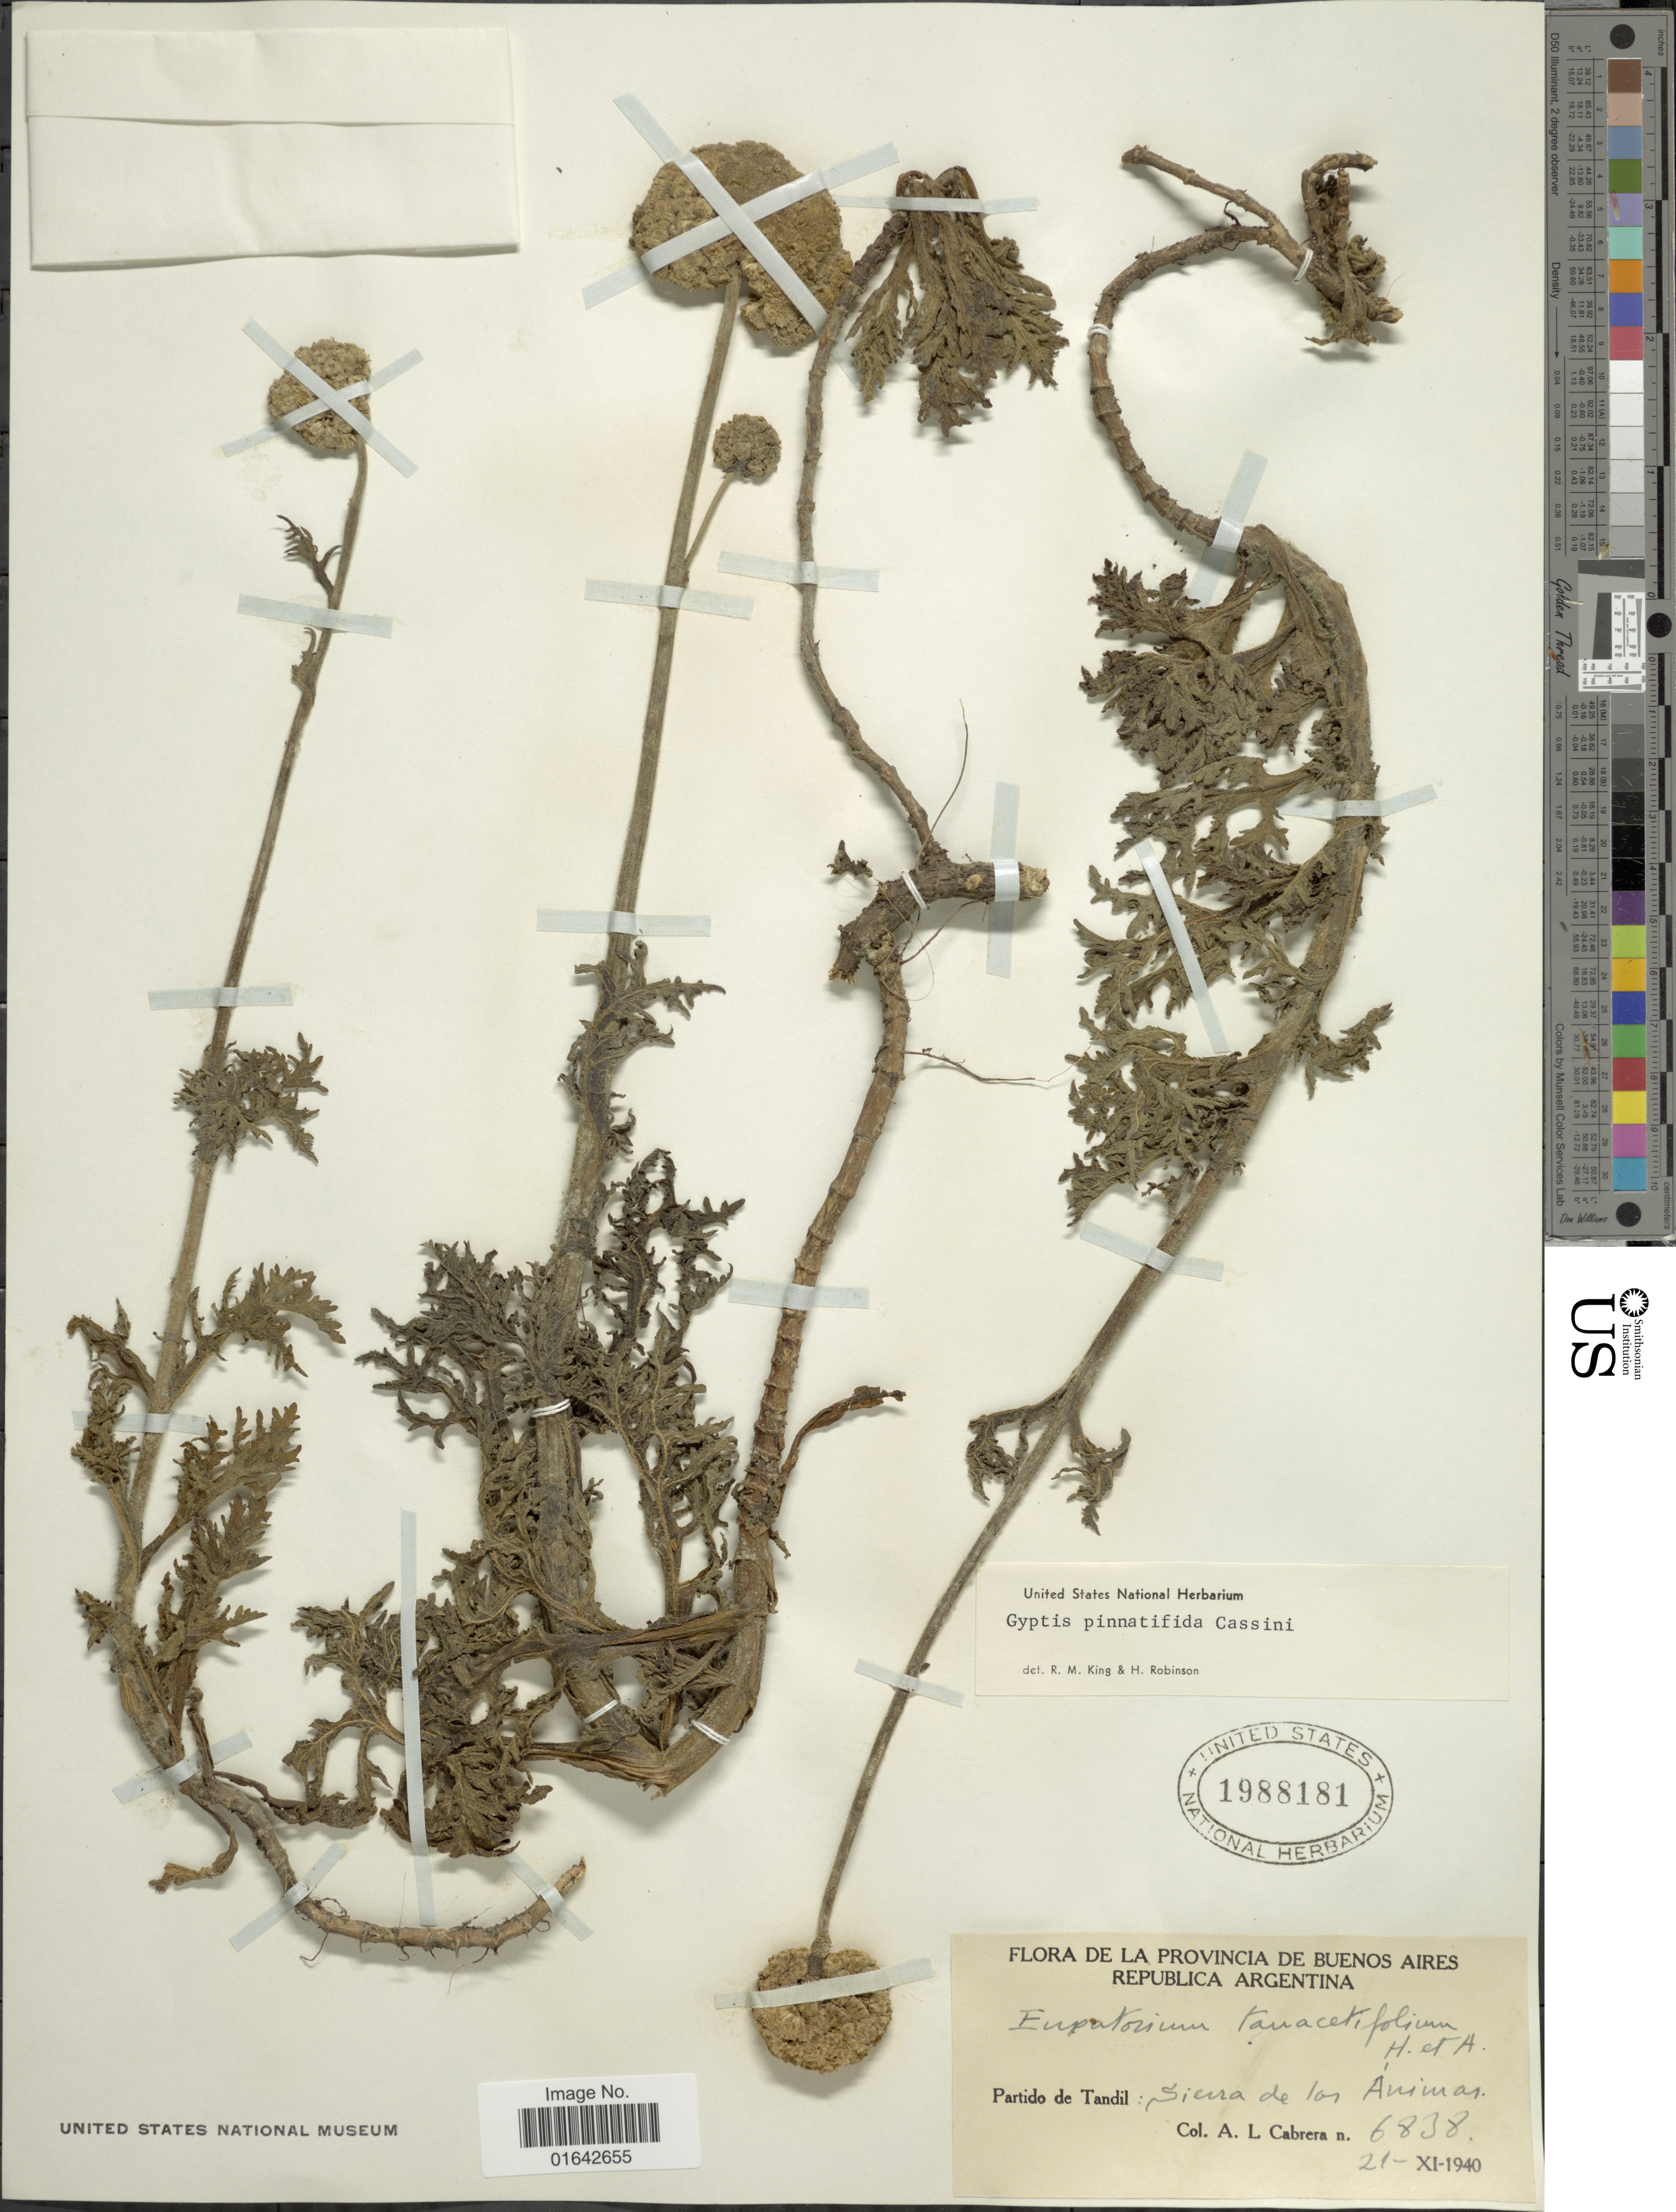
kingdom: Plantae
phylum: Tracheophyta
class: Magnoliopsida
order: Asterales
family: Asteraceae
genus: Gyptis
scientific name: Gyptis pinnatifida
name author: Cass.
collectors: A. L. Cabrera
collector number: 6838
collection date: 1940-11-21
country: Argentina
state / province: Buenos Aires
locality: La Provincia de Buenos Aires, Partido de Tandil: Sierra de las Animas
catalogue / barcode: US 1988181